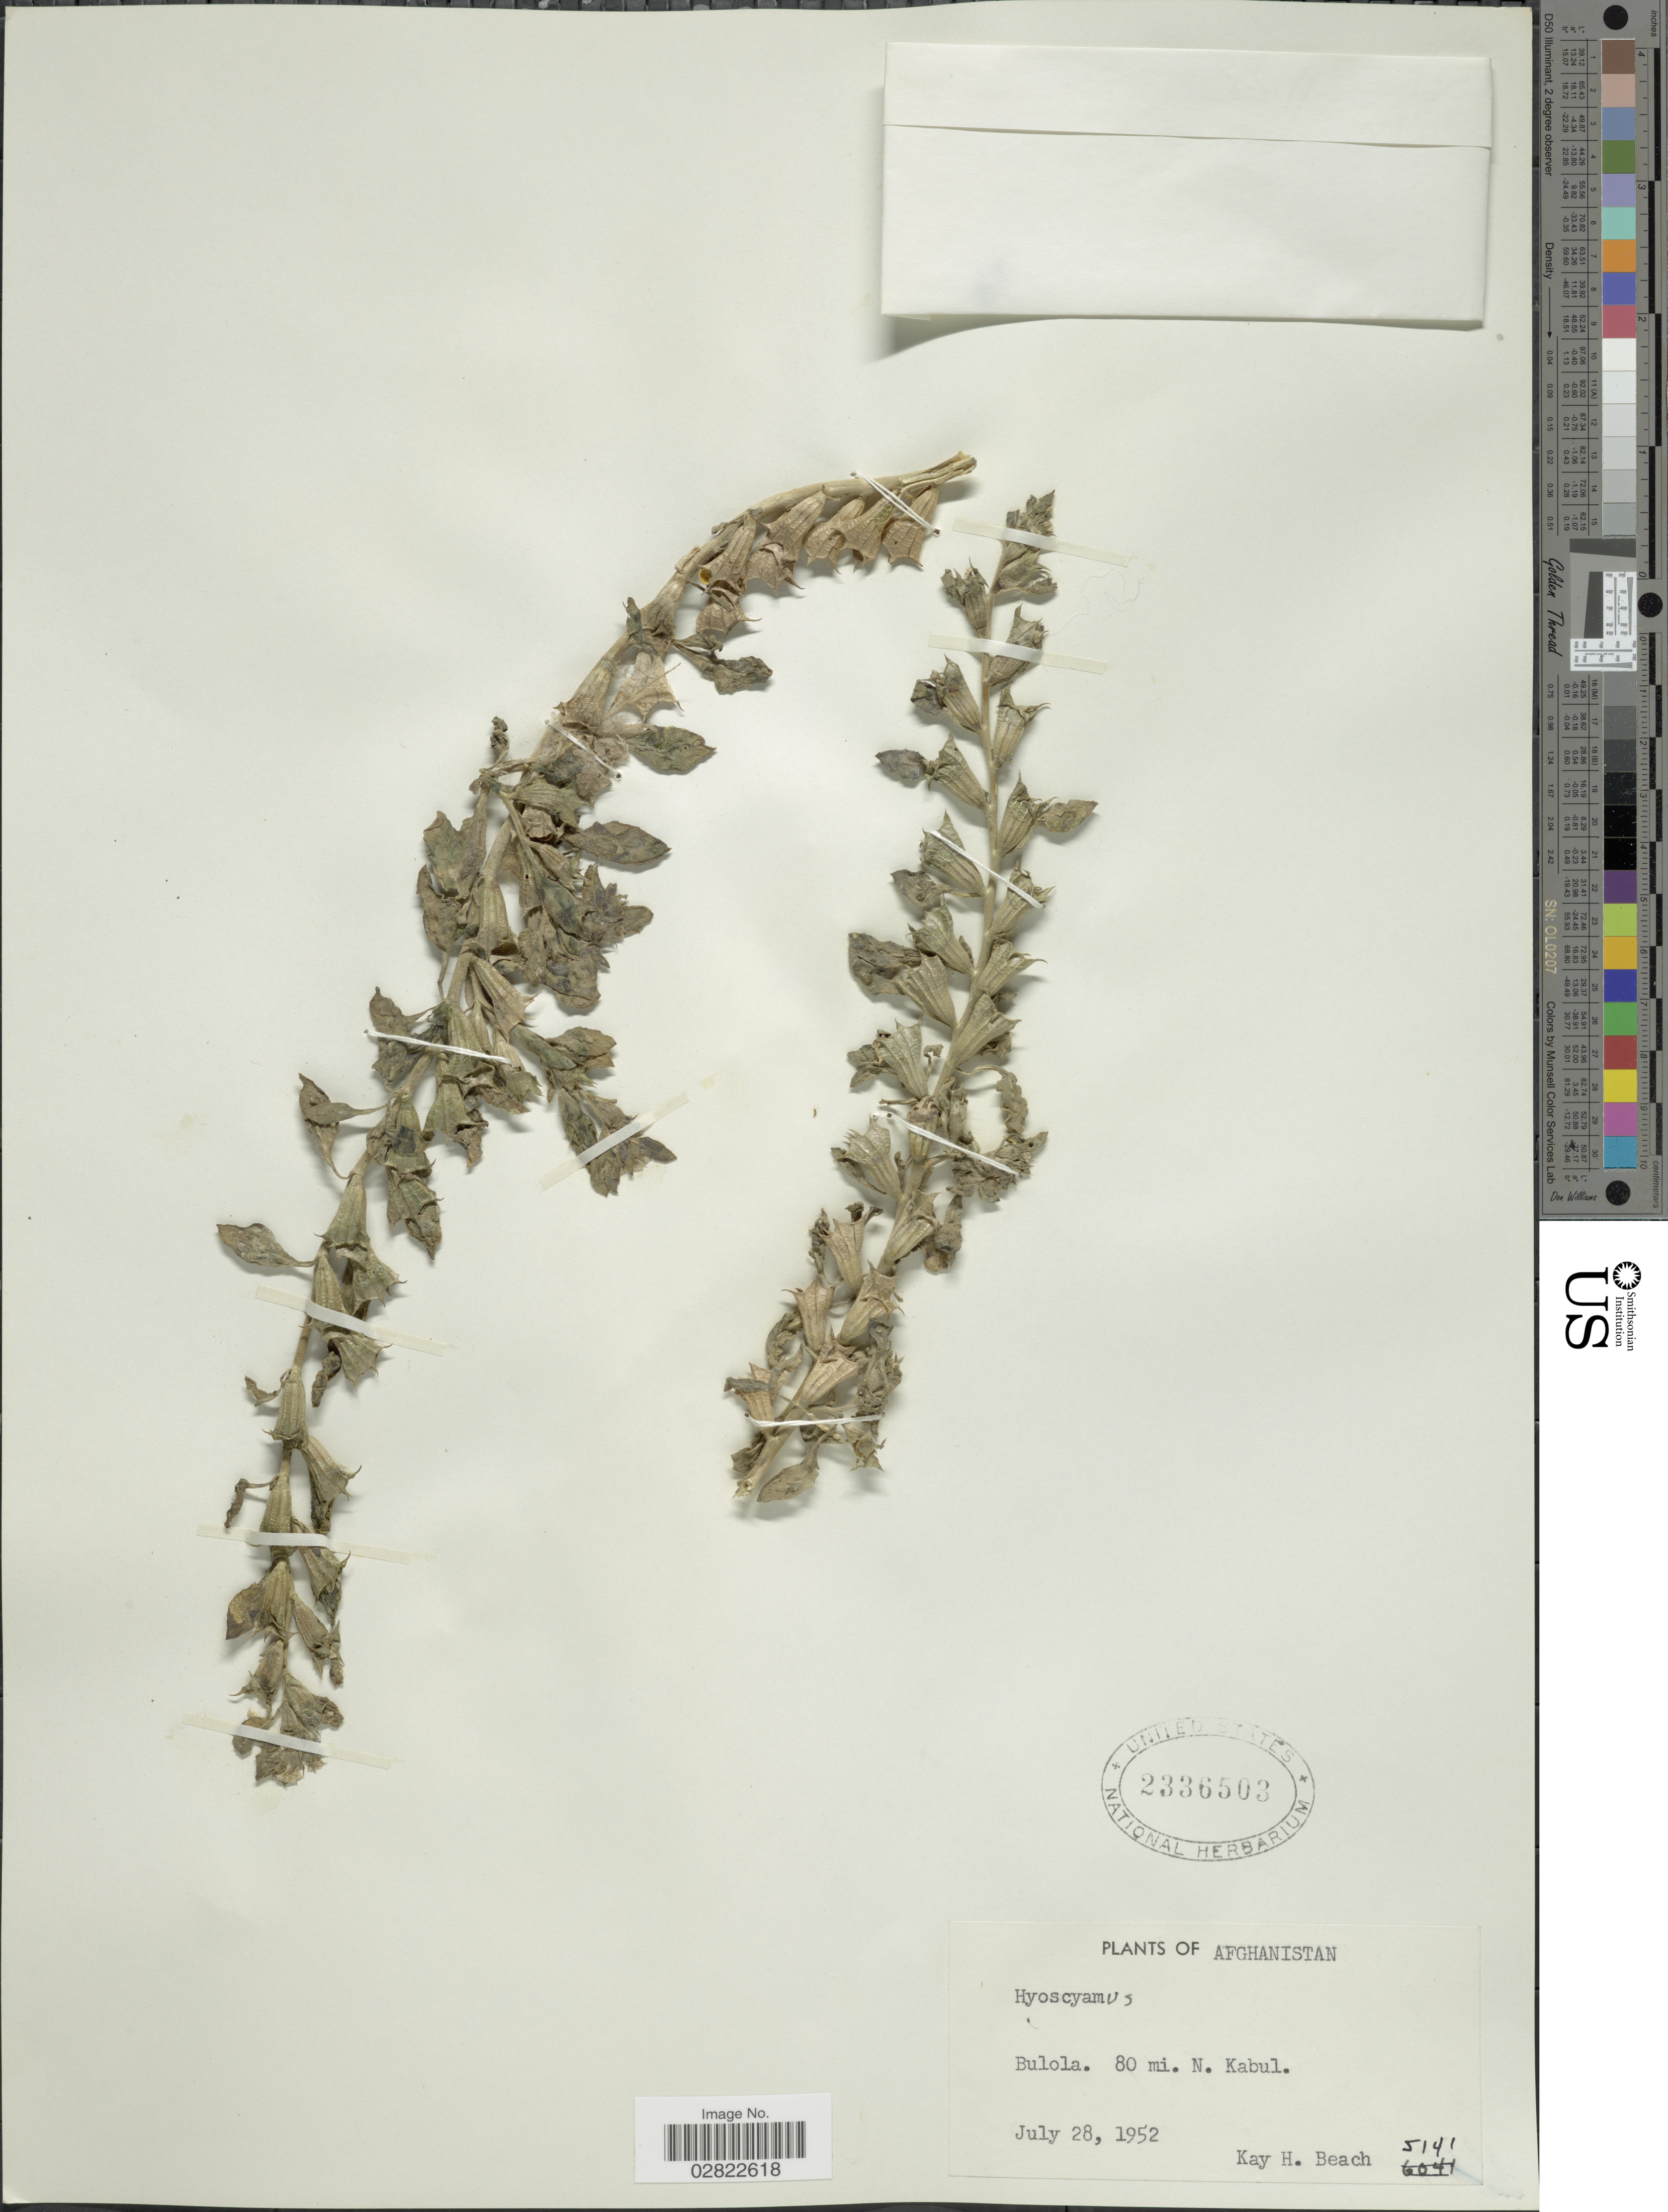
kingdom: Plantae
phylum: Tracheophyta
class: Magnoliopsida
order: Solanales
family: Solanaceae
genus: Hyoscyamus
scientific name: Hyoscyamus sp.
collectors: K. H. Beach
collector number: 5141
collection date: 1952-07-28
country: Afghanistan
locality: Bulola, 80 mi. N. Kabul.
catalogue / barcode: US 2336503